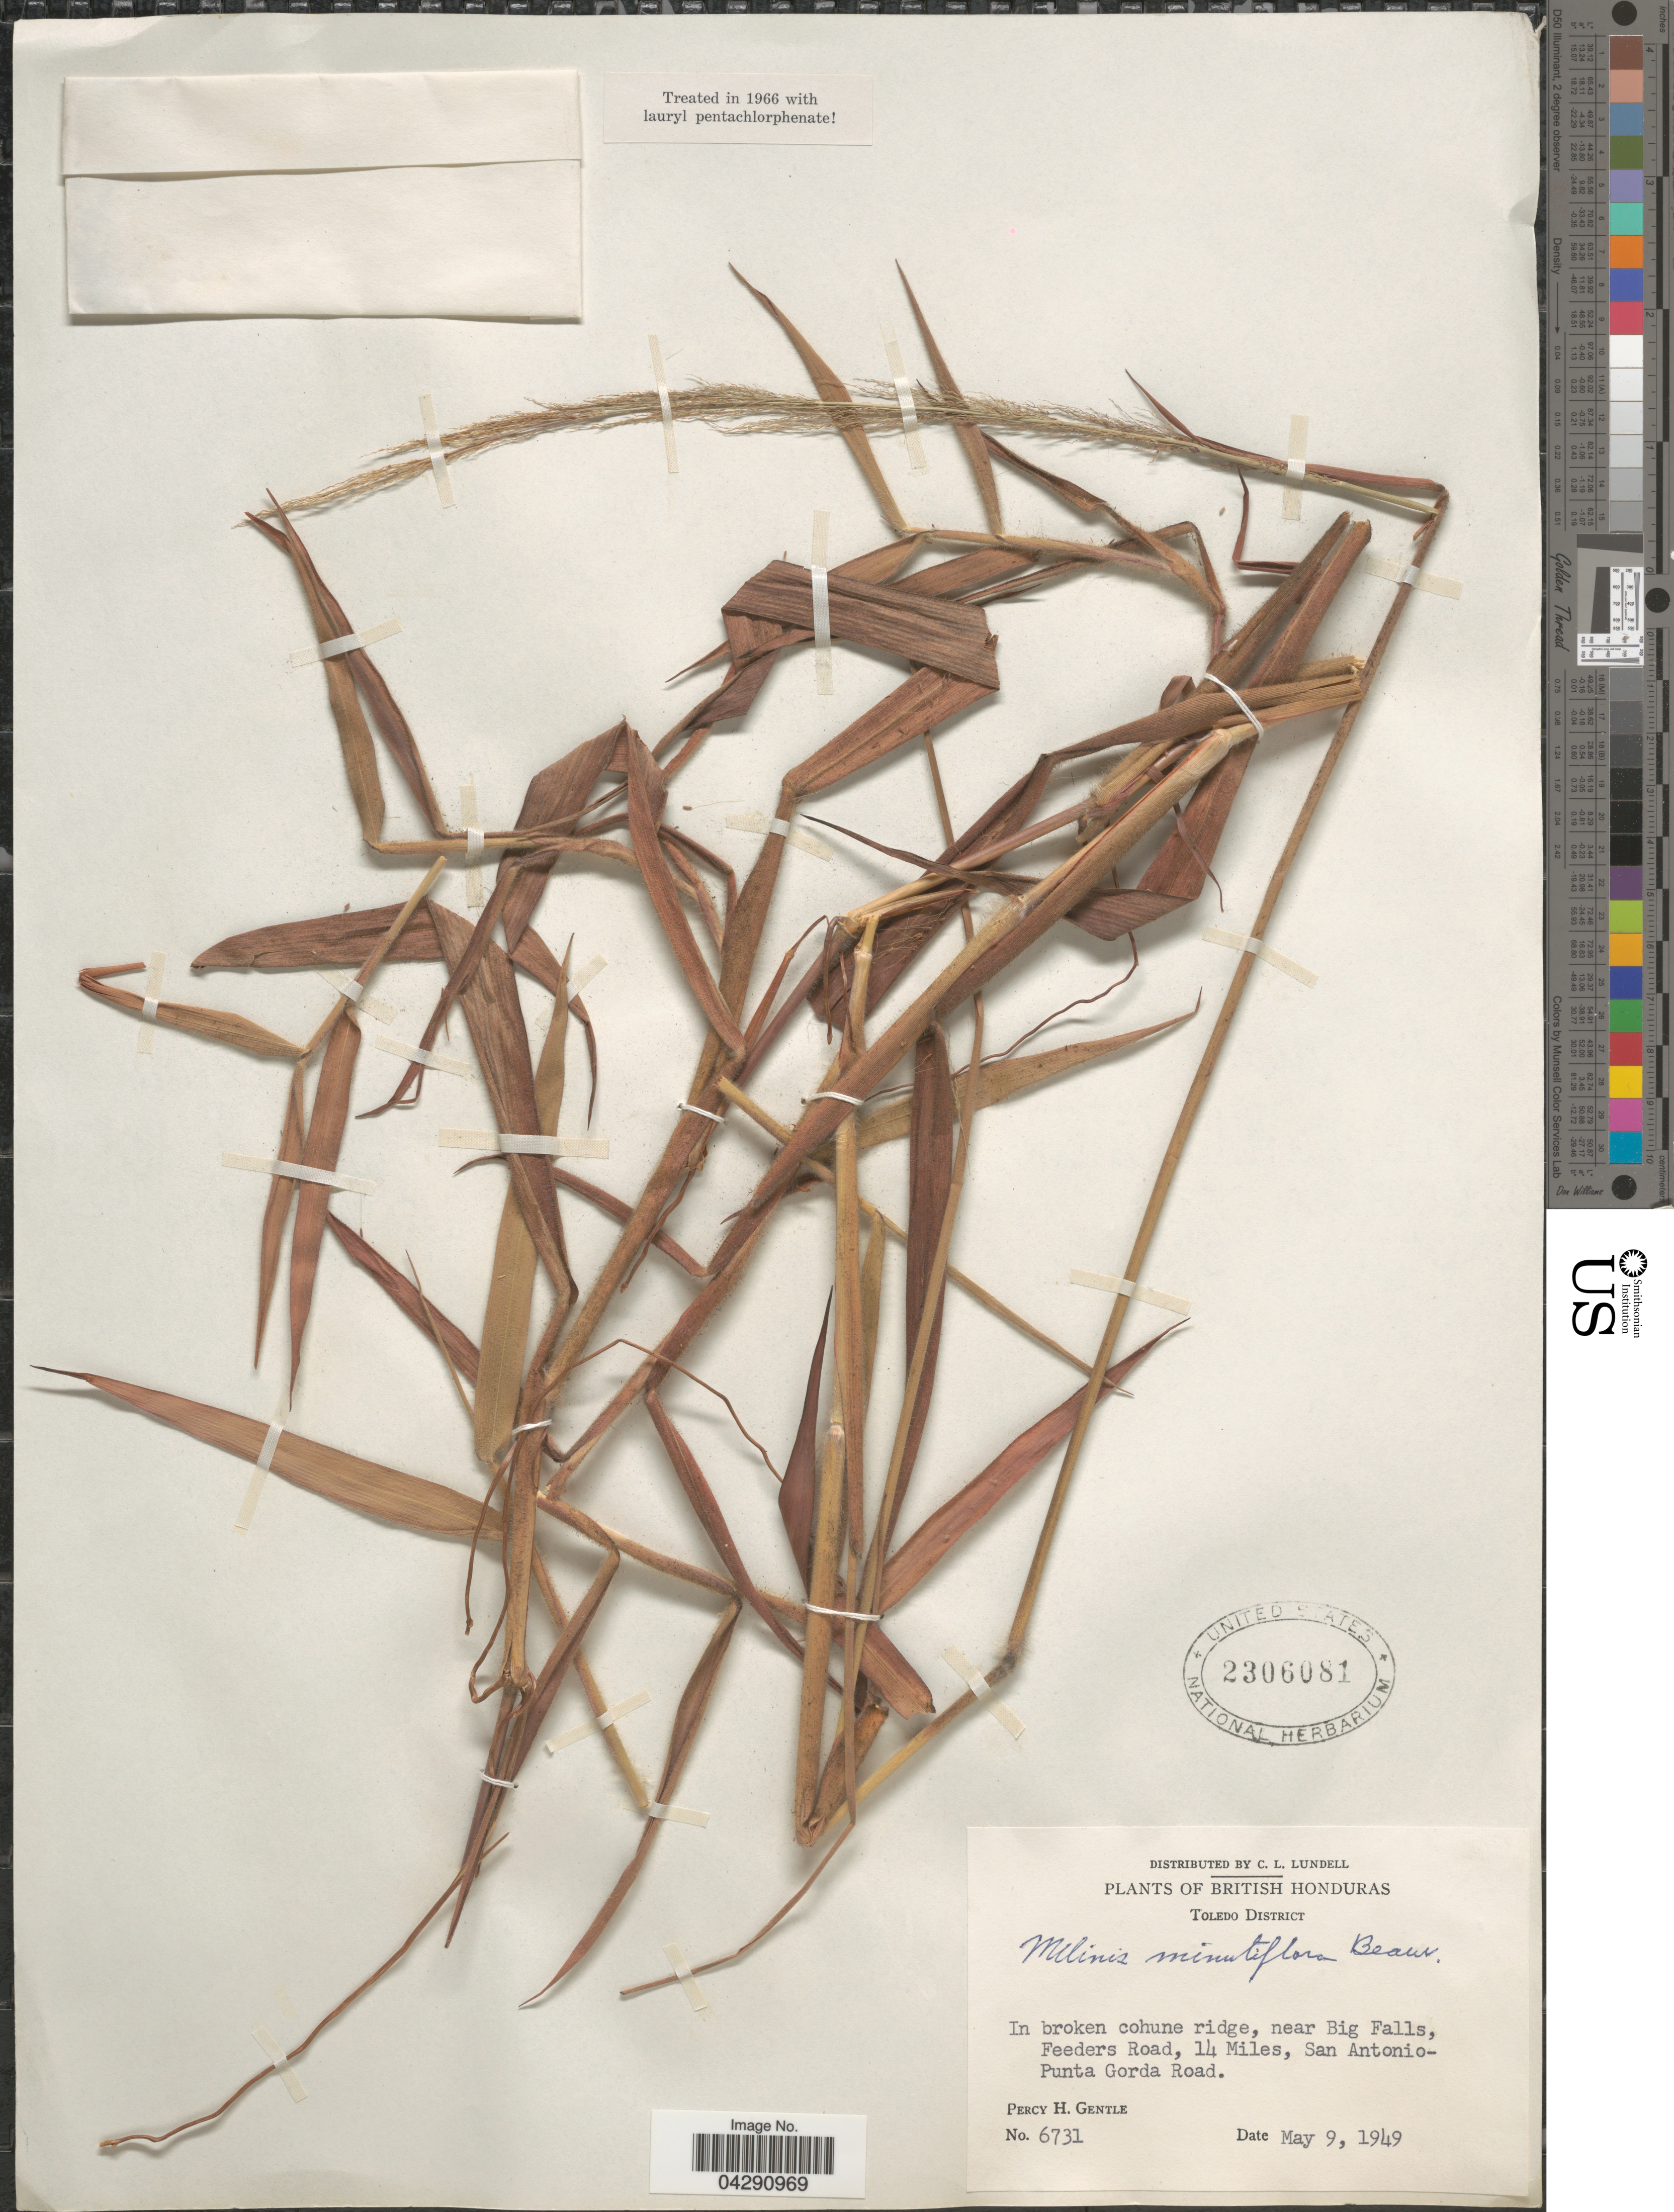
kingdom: Plantae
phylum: Tracheophyta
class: Liliopsida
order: Poales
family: Poaceae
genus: Melinis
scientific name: Melinis minutiflora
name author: P. Beauv.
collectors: P. H. Gentle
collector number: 6731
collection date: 1949-05-09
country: Belize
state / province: Toledo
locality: British Honduras. Toledo District. In broken cohune ridge, near Big Falls, Feeders Road, 14 Miles, San Antonio-Punta Gorda Road.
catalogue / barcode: US 2306081